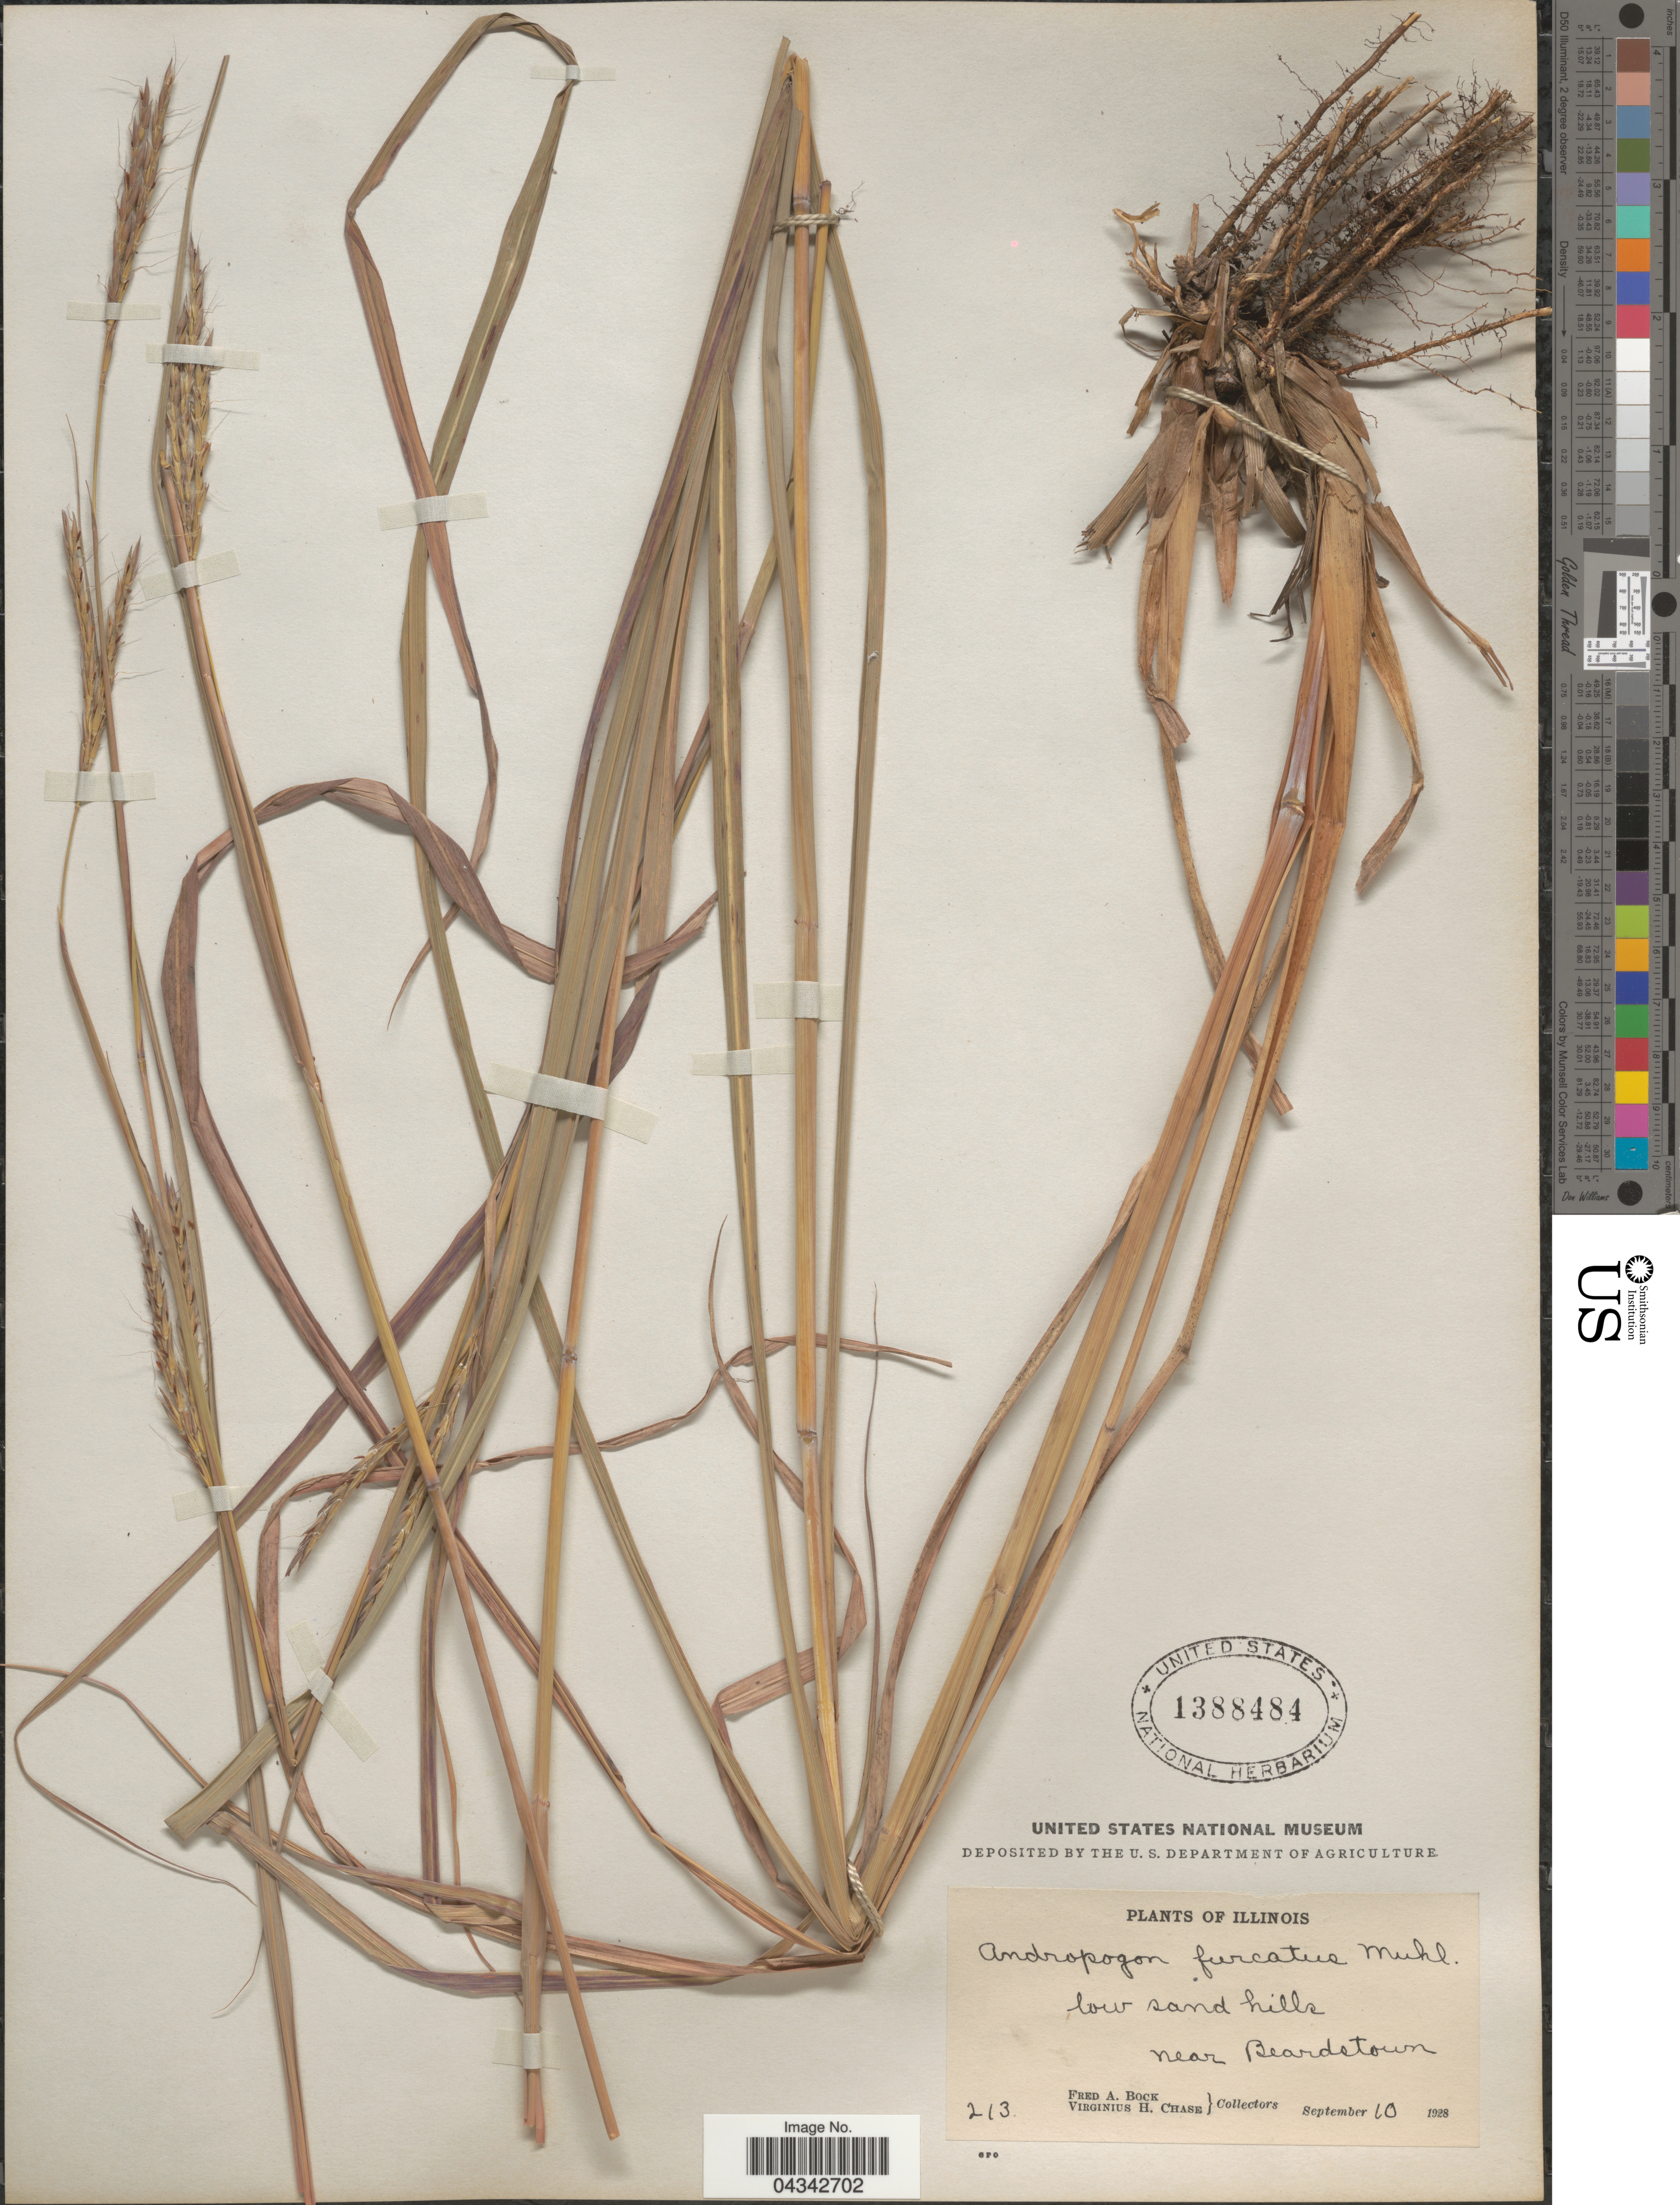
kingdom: Plantae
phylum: Tracheophyta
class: Liliopsida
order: Poales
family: Poaceae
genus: Andropogon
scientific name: Andropogon gerardii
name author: Vitman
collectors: F. Bock & V. H. Chase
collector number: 213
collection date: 1928-09-10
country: United States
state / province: Illinois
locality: Near Beardstown.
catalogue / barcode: US 1388484